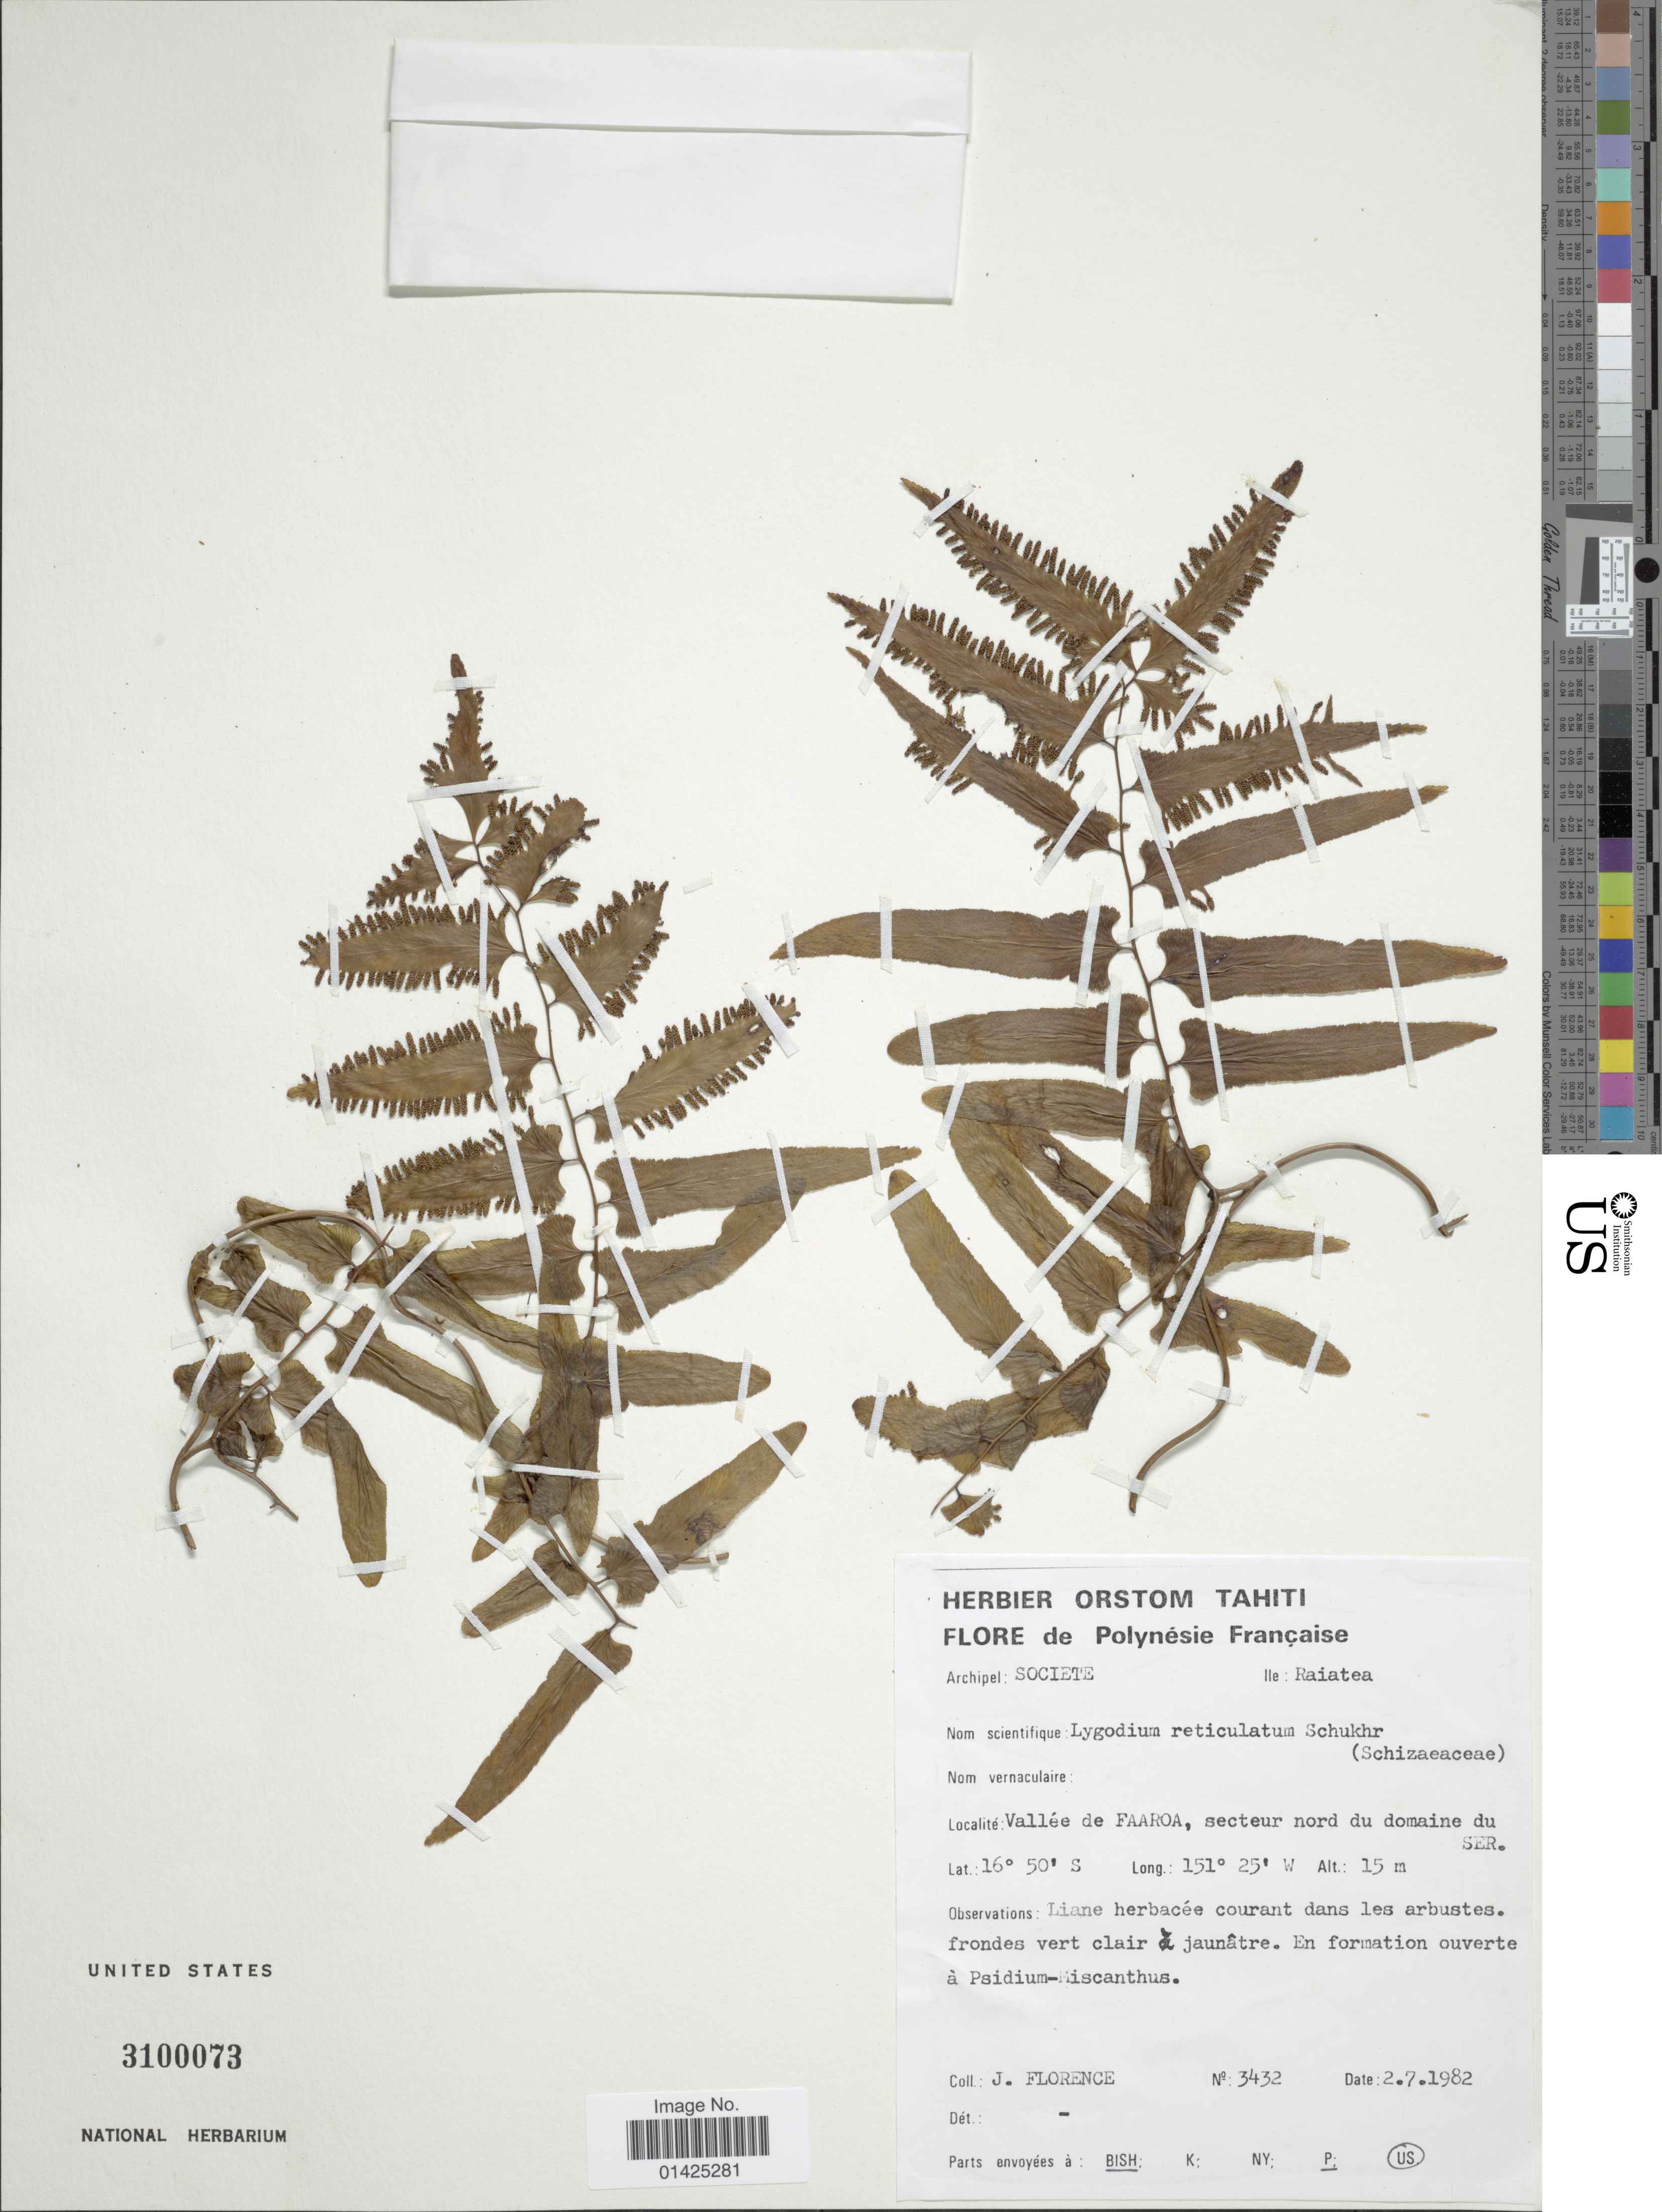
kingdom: Plantae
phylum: Tracheophyta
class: Polypodiopsida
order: Schizaeales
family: Lygodiaceae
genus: Lygodium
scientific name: Lygodium reticulatum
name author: Schkuhr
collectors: J. Florence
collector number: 3432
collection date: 1982-07-02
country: French Polynesia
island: Raiatea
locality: Archipel Societe, Ile Raiatea, Vallée de Farroa, secteur nord du domaine du SER.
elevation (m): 15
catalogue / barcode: US 3100073